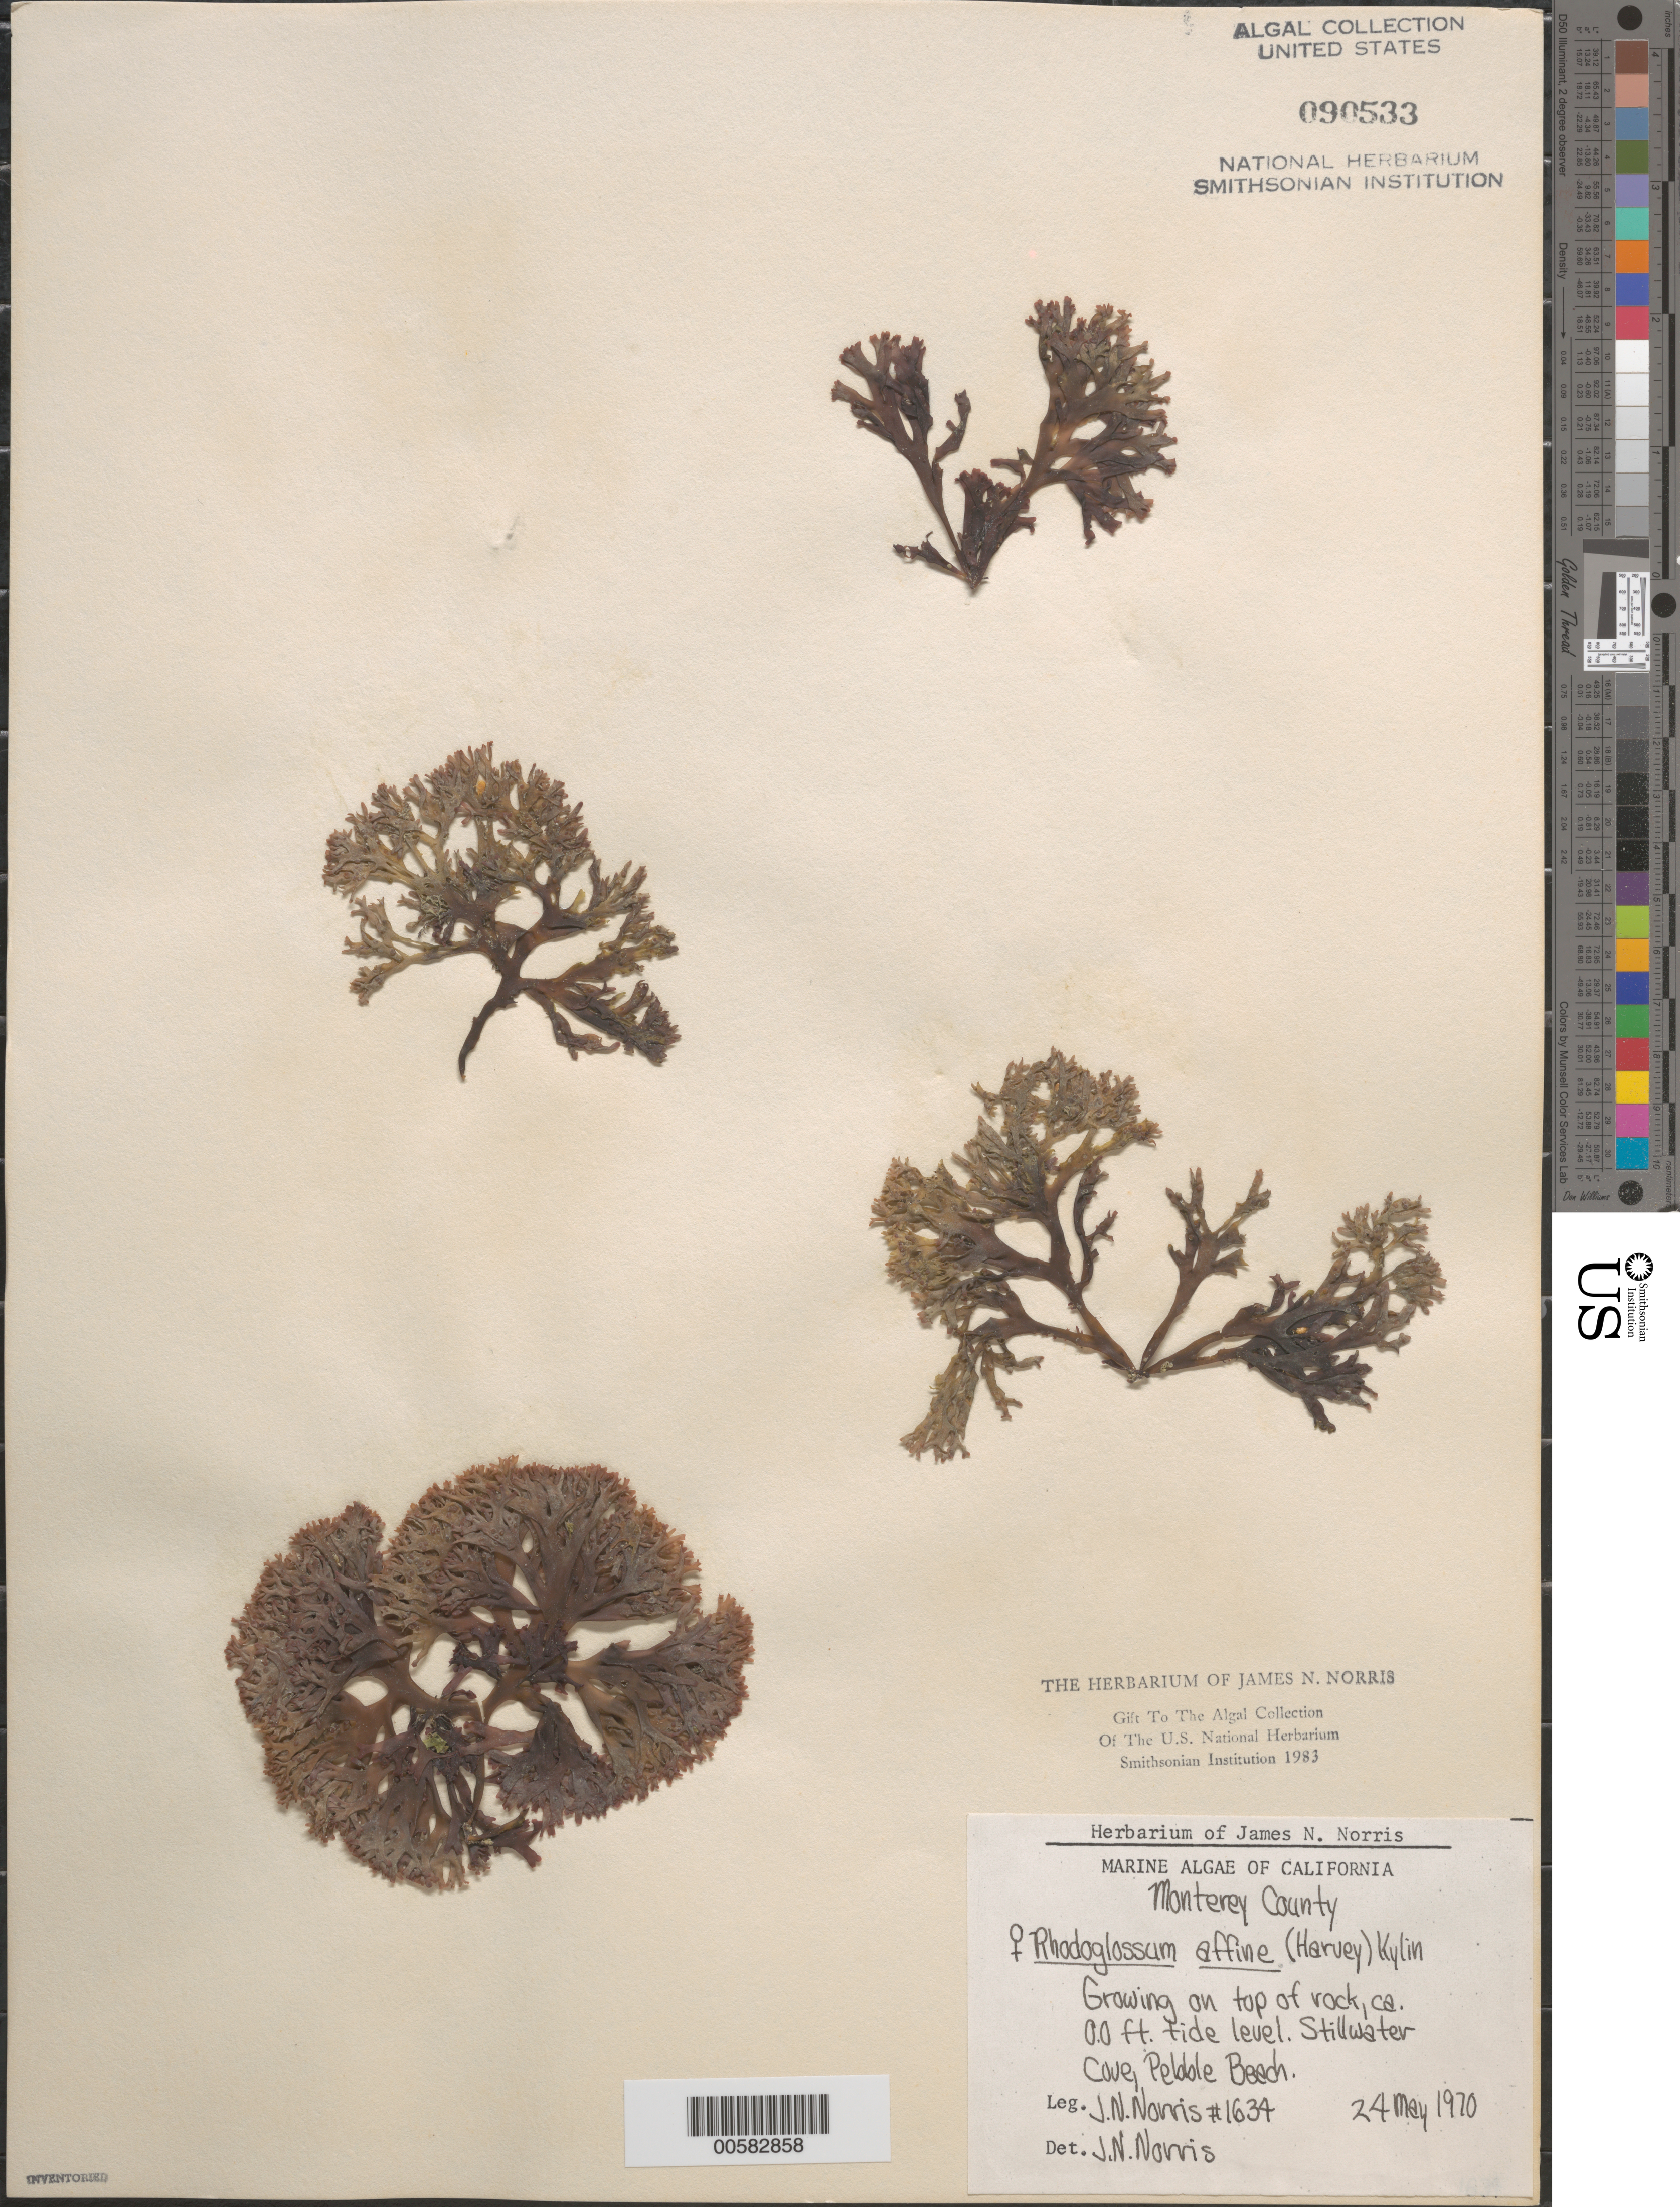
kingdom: Plantae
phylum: Rhodophyta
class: Florideophyceae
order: Gigartinales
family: Gigartinaceae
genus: Mazzaella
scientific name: Mazzaella affinis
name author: (Harvey) Fredericq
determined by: Algae name updating Project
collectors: J. N. Norris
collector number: JN-1634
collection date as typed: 24 May 1970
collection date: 1970-05-24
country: United States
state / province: California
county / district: Monterey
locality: Stillwater Cove, Pebble Beach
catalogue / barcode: US 90533